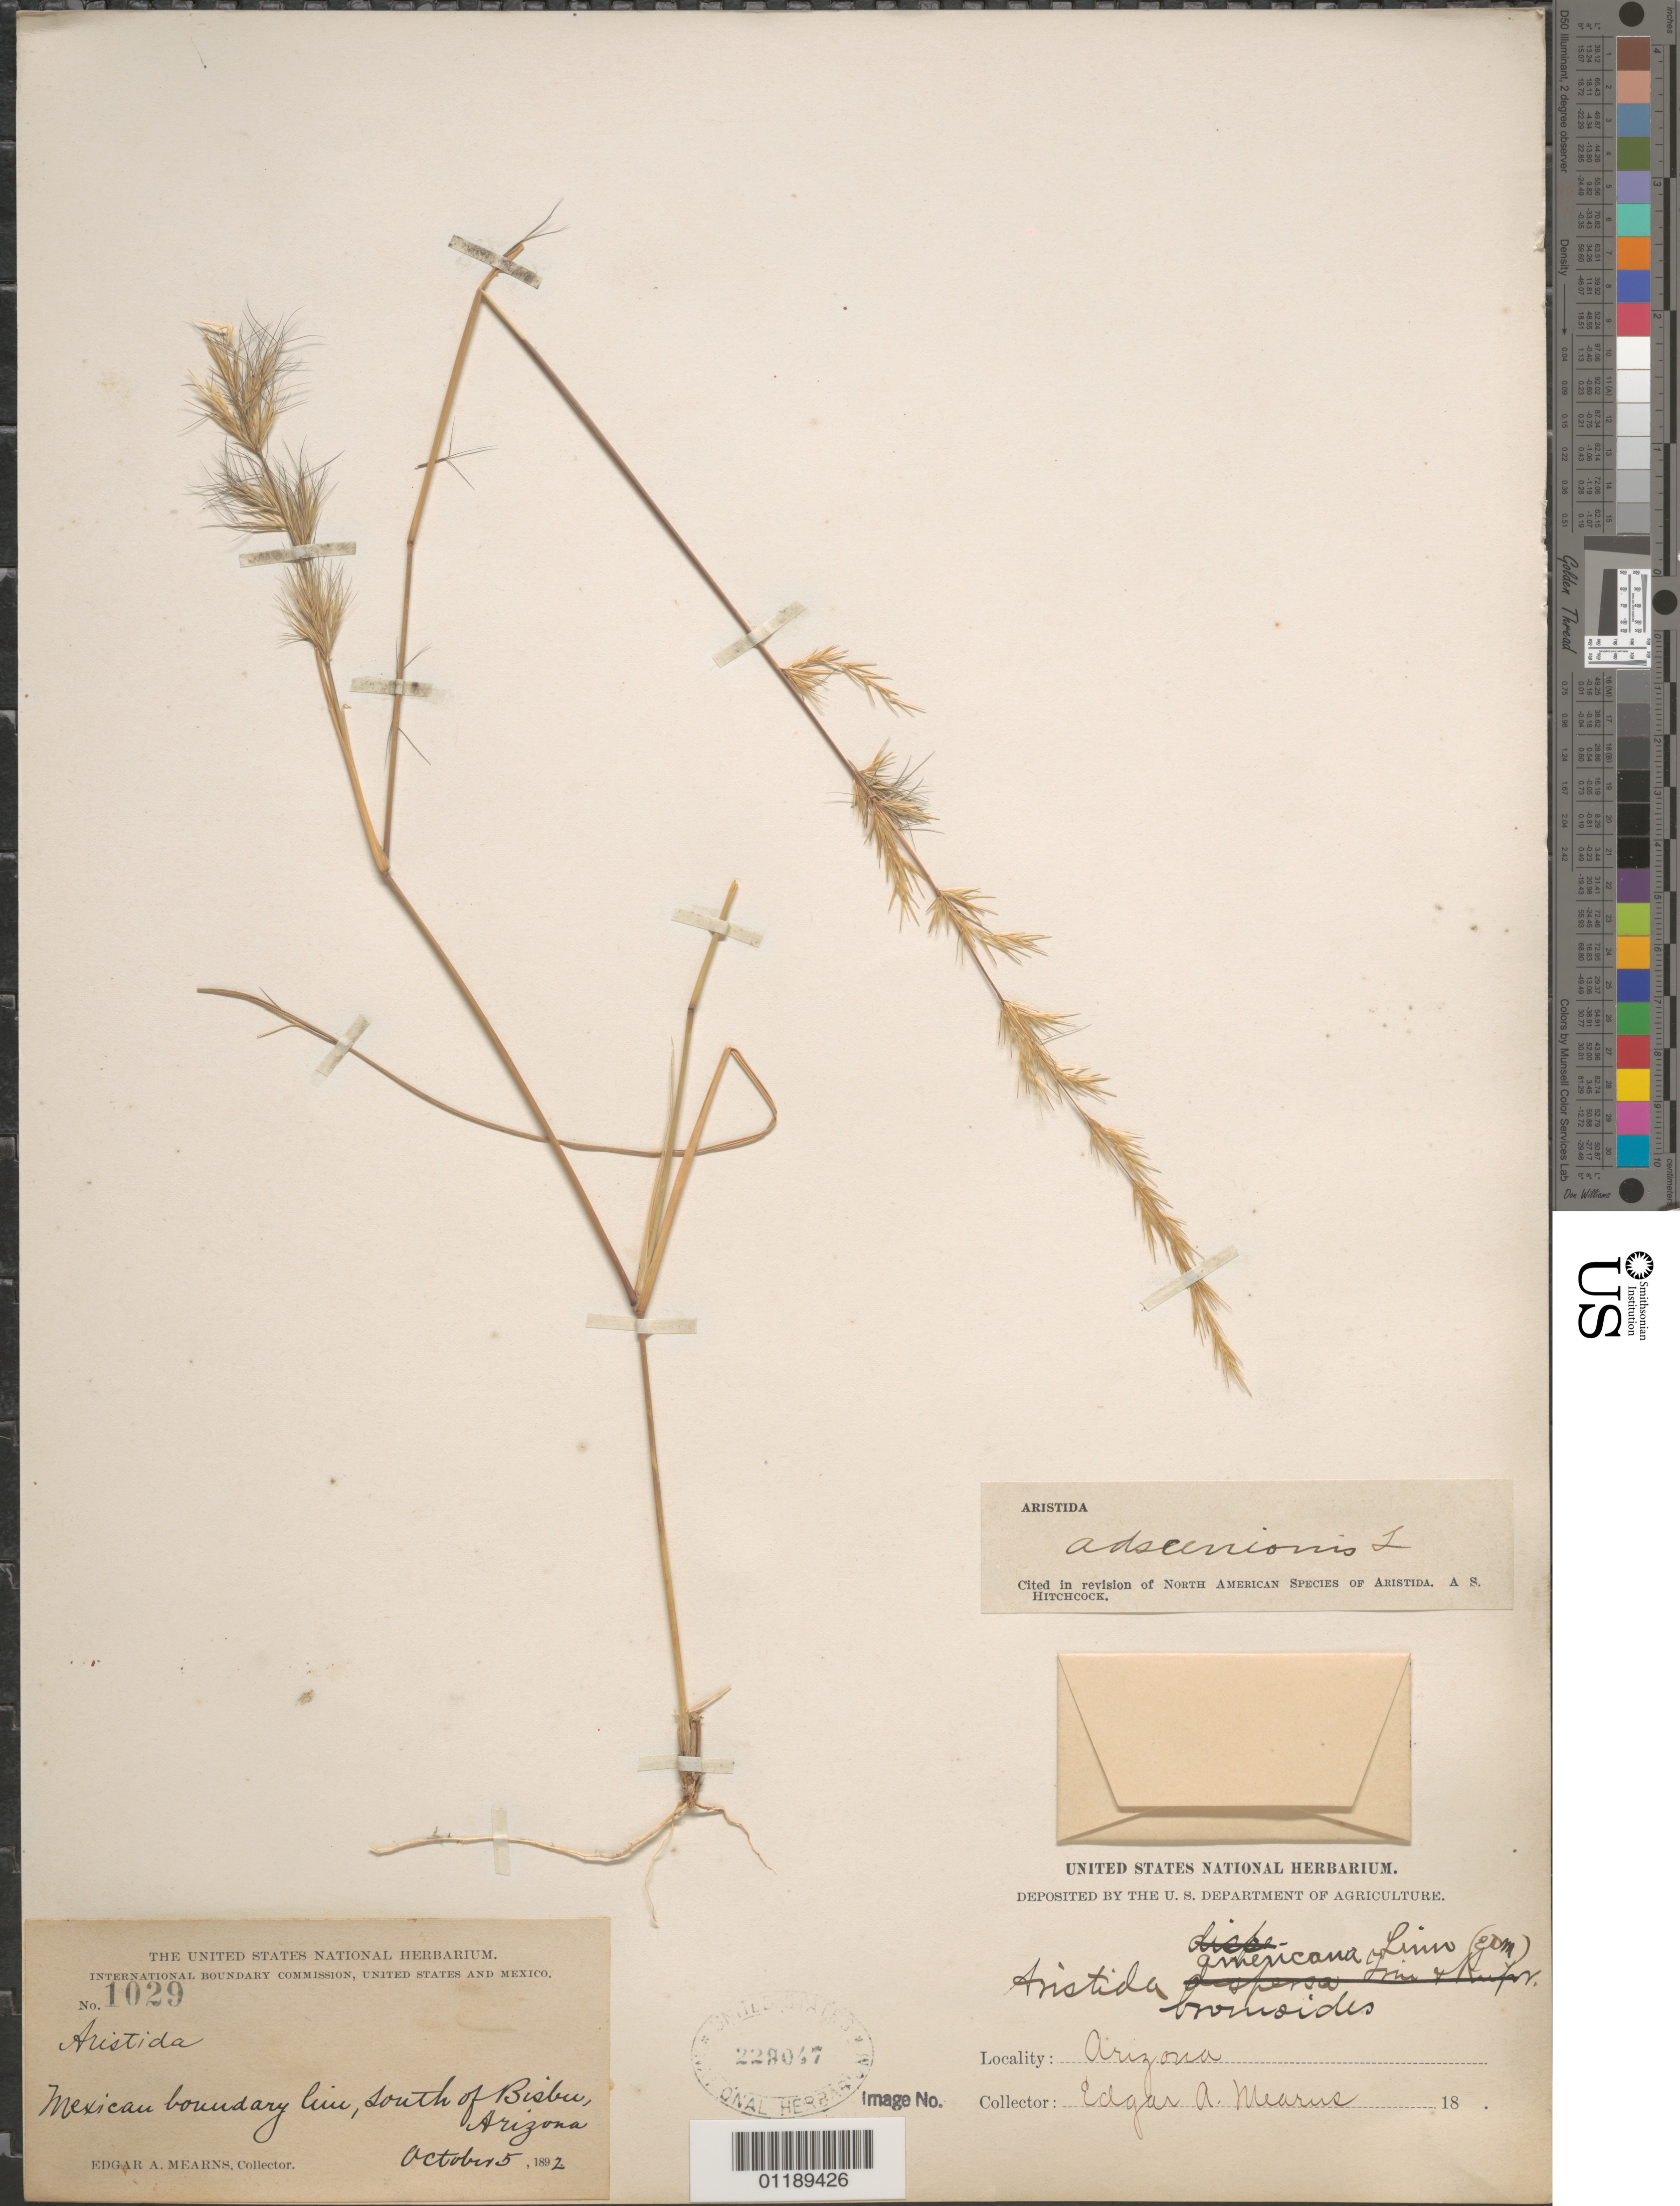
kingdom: Plantae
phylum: Tracheophyta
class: Liliopsida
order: Poales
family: Poaceae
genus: Aristida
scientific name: Aristida adscensionis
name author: L.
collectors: E. A. Mearns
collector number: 1029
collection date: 1892-10-05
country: United States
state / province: Arizona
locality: Mexican Boundary Line, S of Bisbee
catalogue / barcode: US 229047